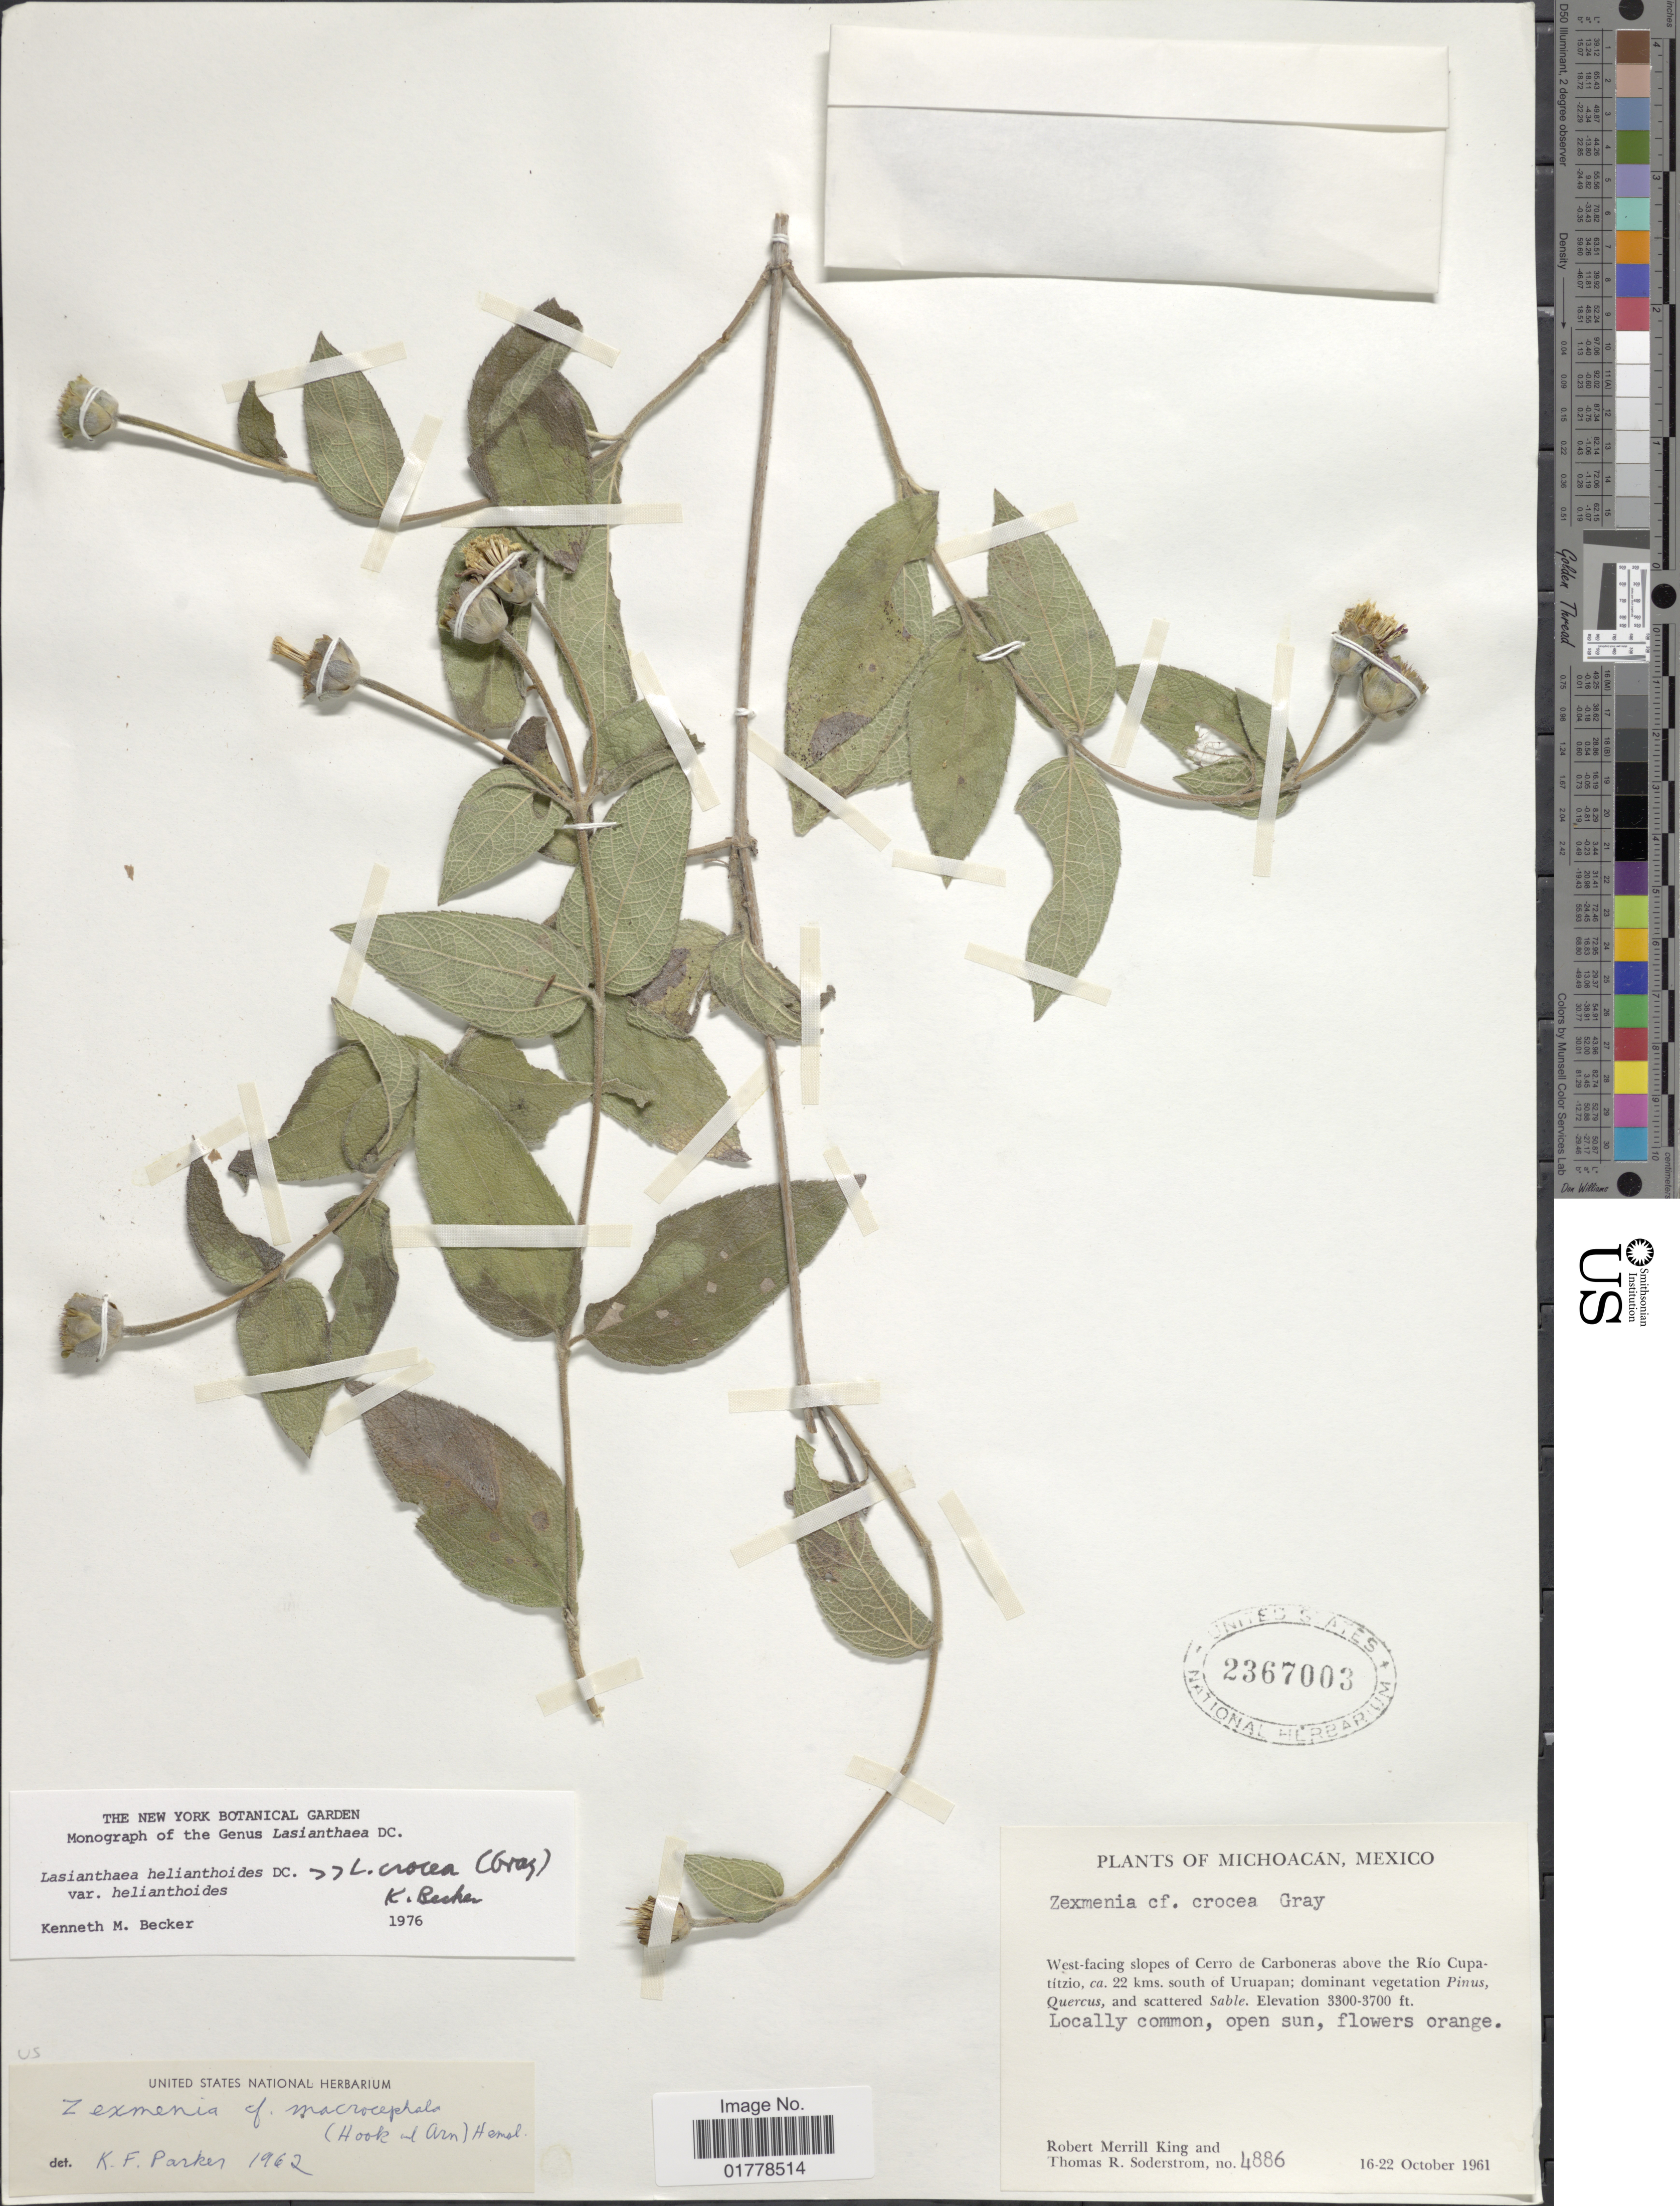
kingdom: Plantae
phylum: Tracheophyta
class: Magnoliopsida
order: Asterales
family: Asteraceae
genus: Lasianthaea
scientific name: Lasianthaea helianthoides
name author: Zucc. & DC.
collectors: R. M. King & T. R. Soderstrom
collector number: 4886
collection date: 1961-10-16/1961-10-22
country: Mexico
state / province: Michoacán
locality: Michoacán Mexico. West-facing slopes of Cerro de Carboneras above the Rio Cupatitzio, ca. 22 kms. south of Uruapan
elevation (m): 1006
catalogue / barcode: US 2367003